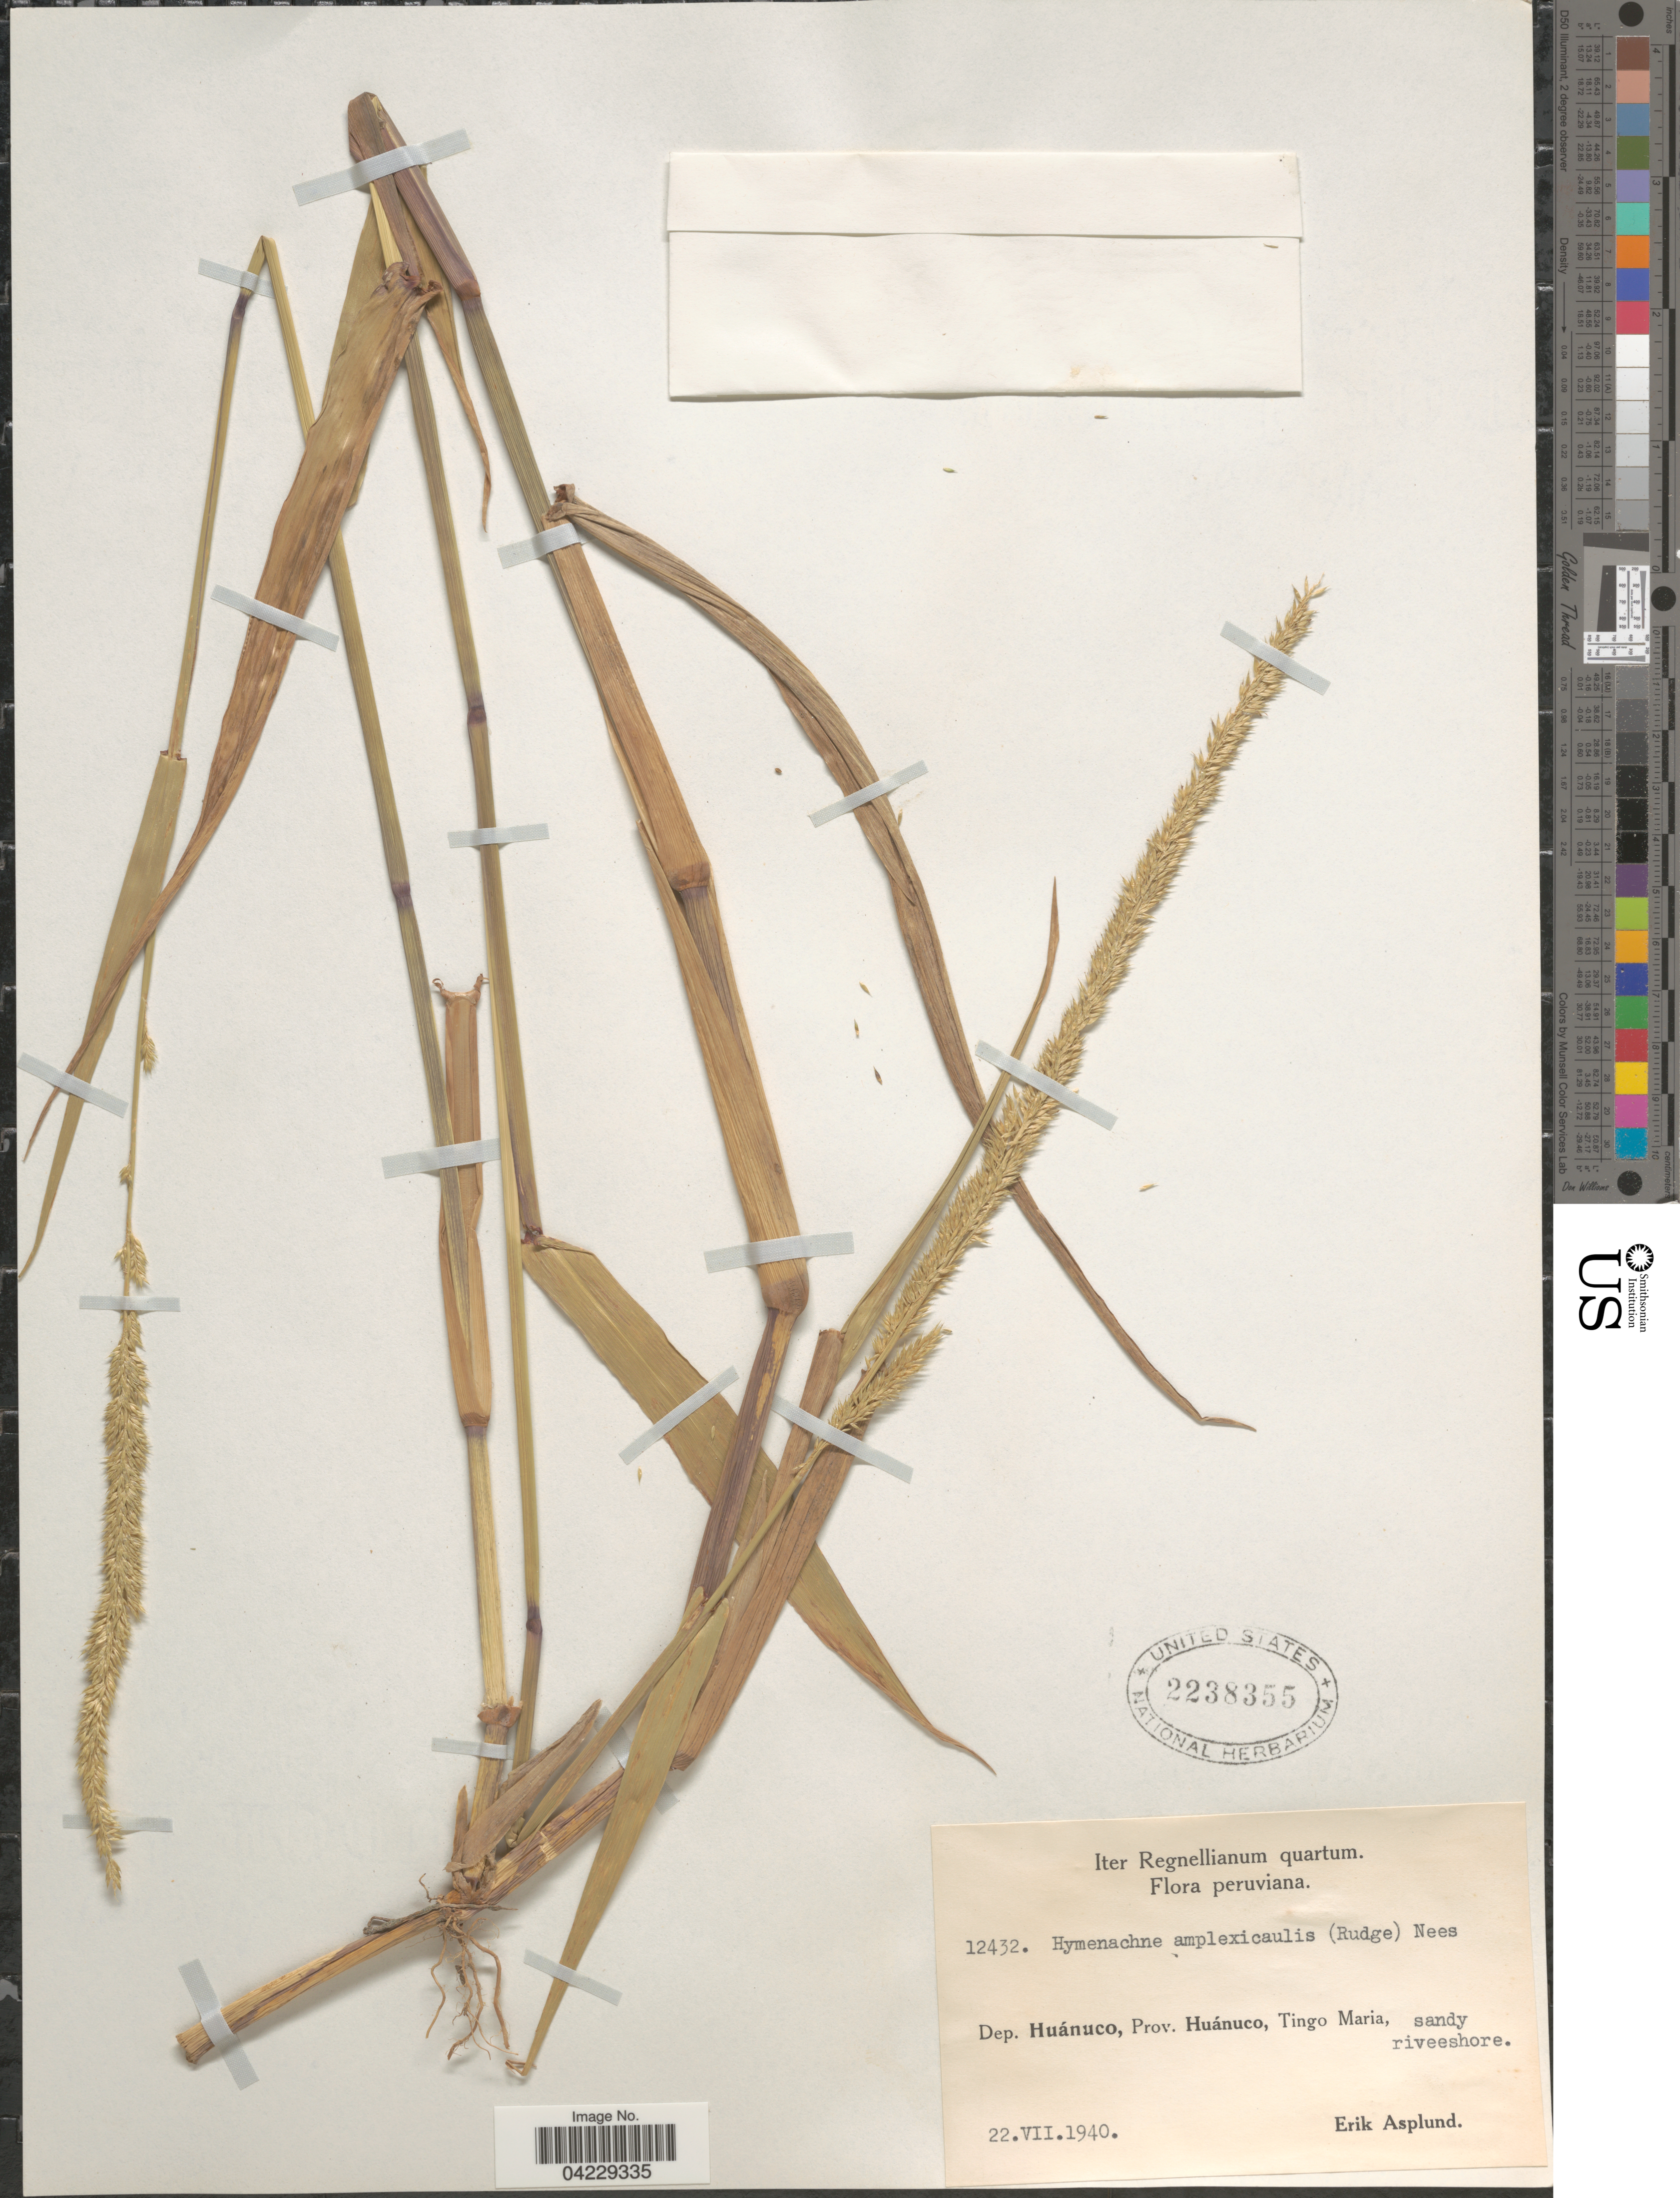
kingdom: Plantae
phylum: Tracheophyta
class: Liliopsida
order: Poales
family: Poaceae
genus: Hymenachne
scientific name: Hymenachne amplexicaulis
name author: (Rudge) Nees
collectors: E. Asplund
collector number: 12432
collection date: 1940-07-22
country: Peru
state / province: Huánuco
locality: Iter Regnellianum quartum. Peruviana. Dep. Huánuco, Tingo Maria.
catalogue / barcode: US 2238355